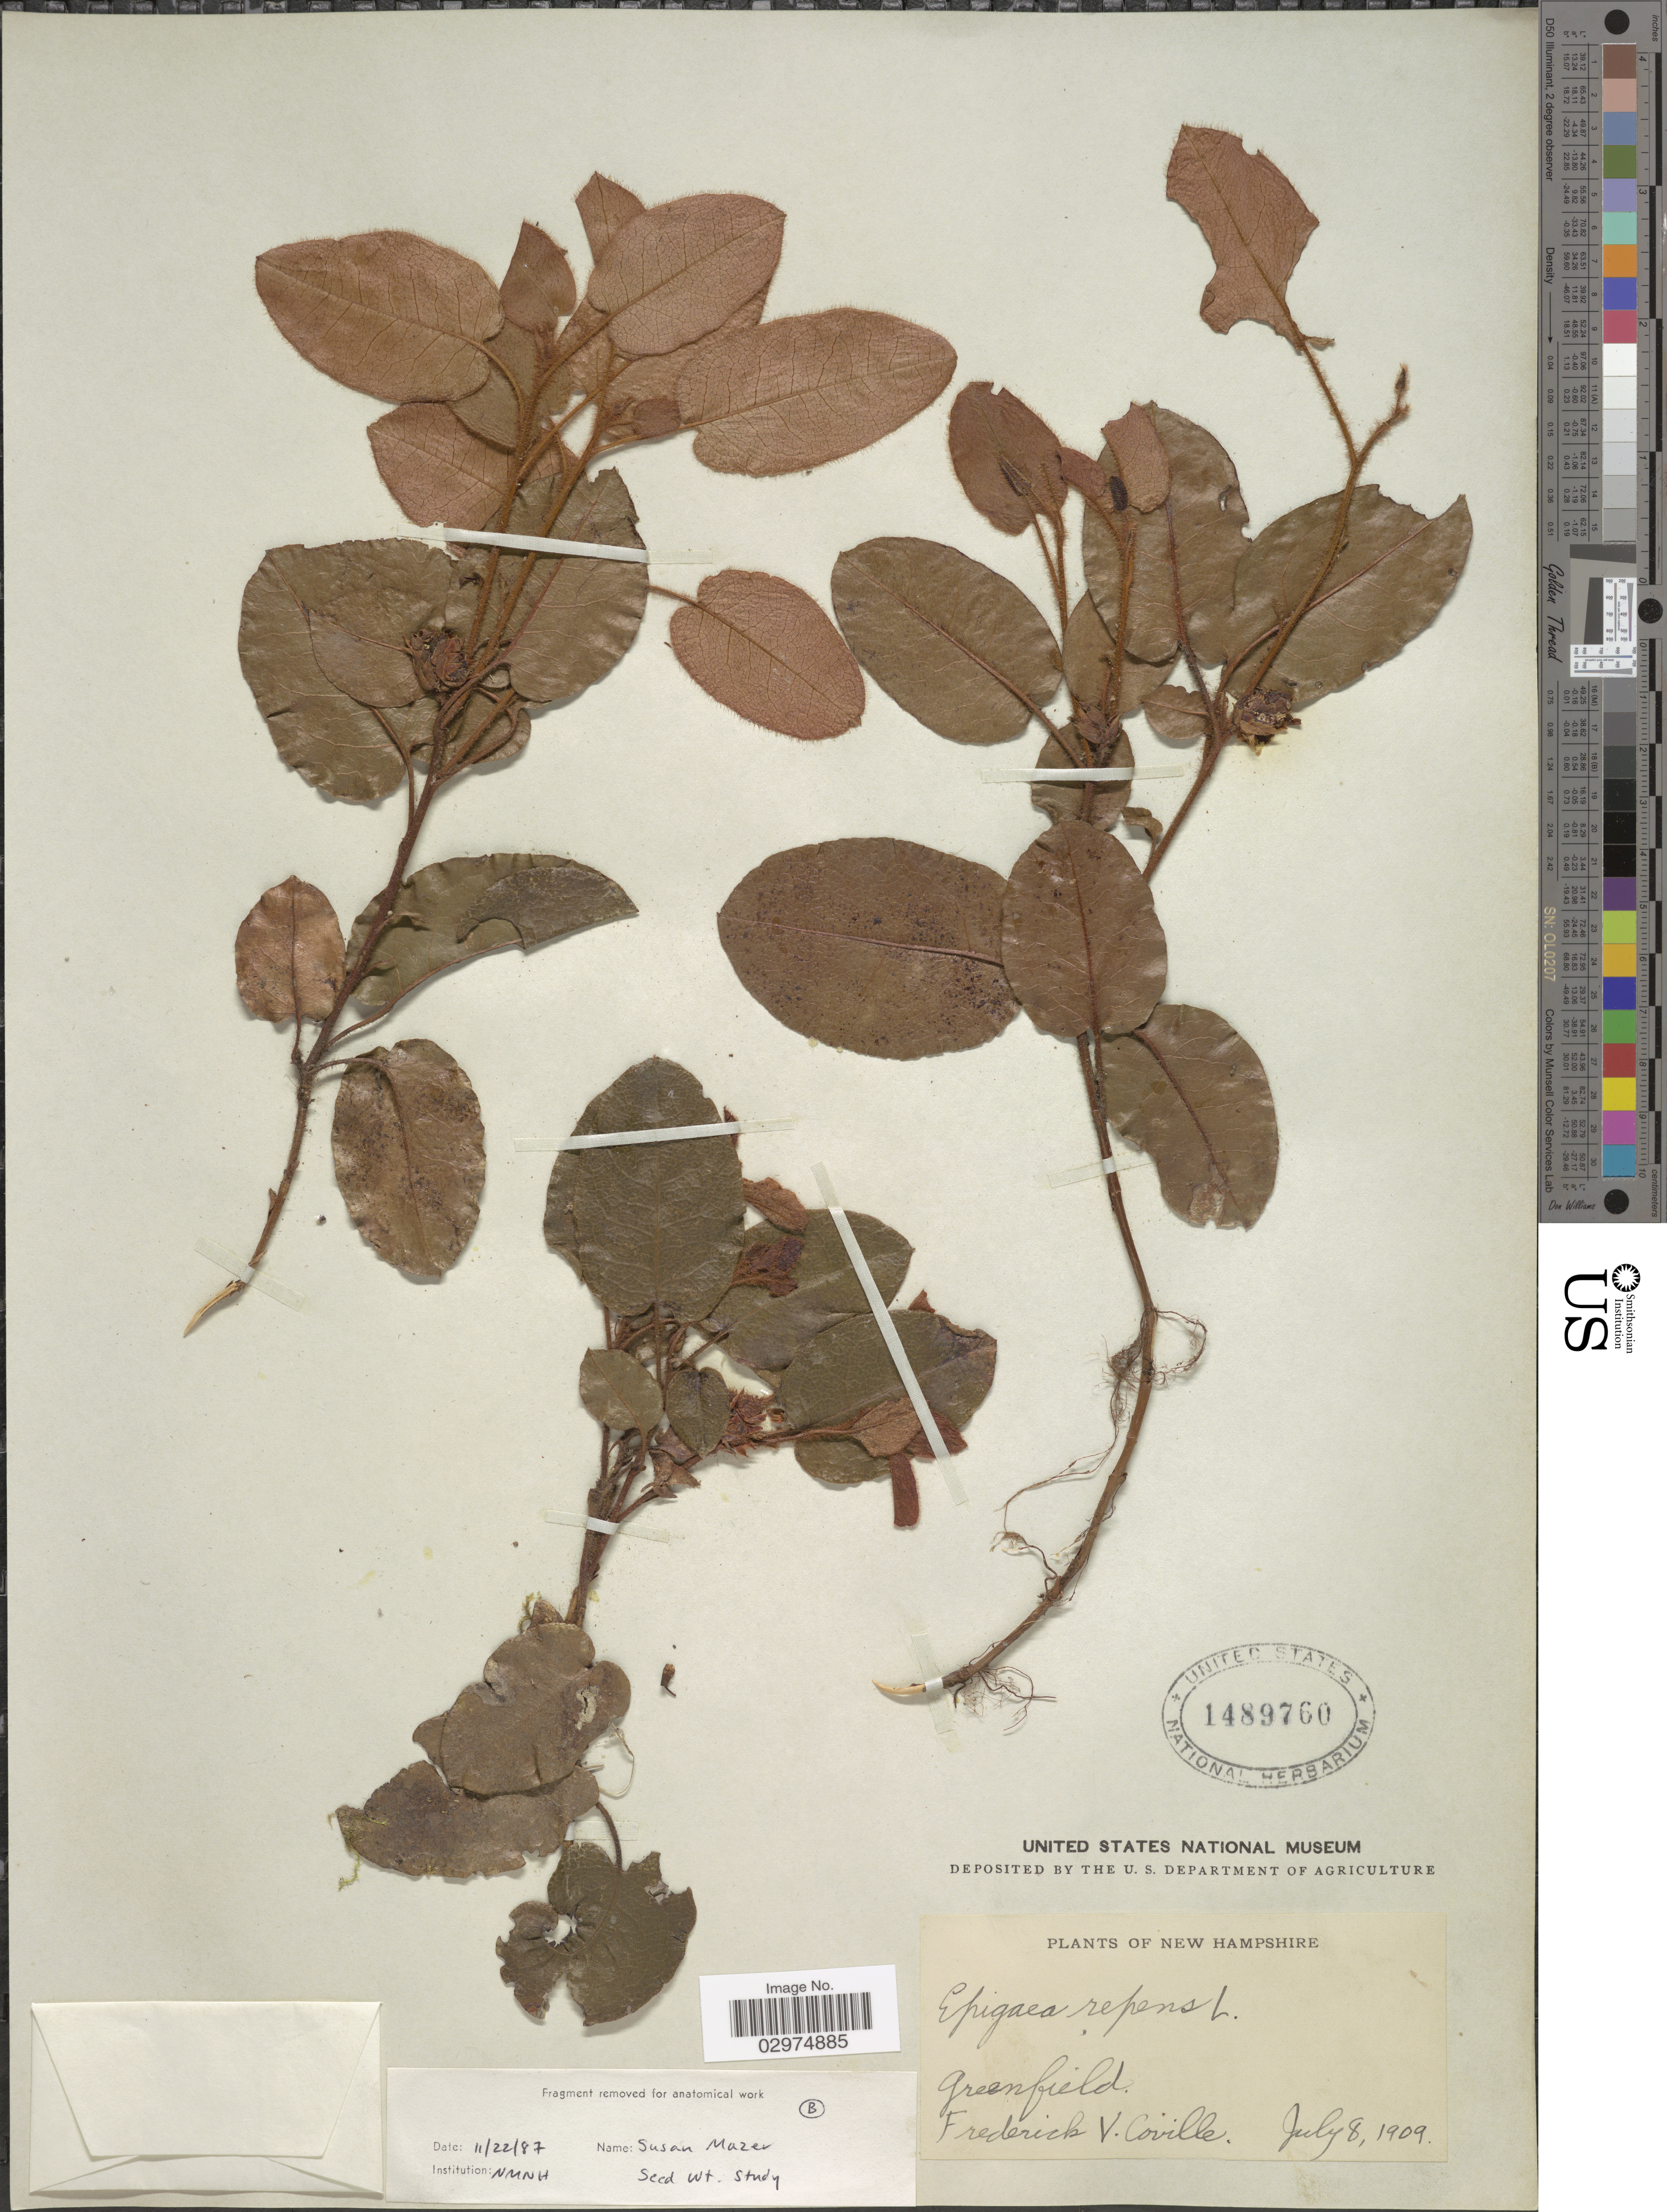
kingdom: Plantae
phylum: Tracheophyta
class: Magnoliopsida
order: Ericales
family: Ericaceae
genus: Epigaea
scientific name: Epigaea repens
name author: L.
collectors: F. V. Coville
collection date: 1909-07-08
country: United States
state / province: New Hampshire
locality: Greenfield.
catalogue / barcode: US 1489760